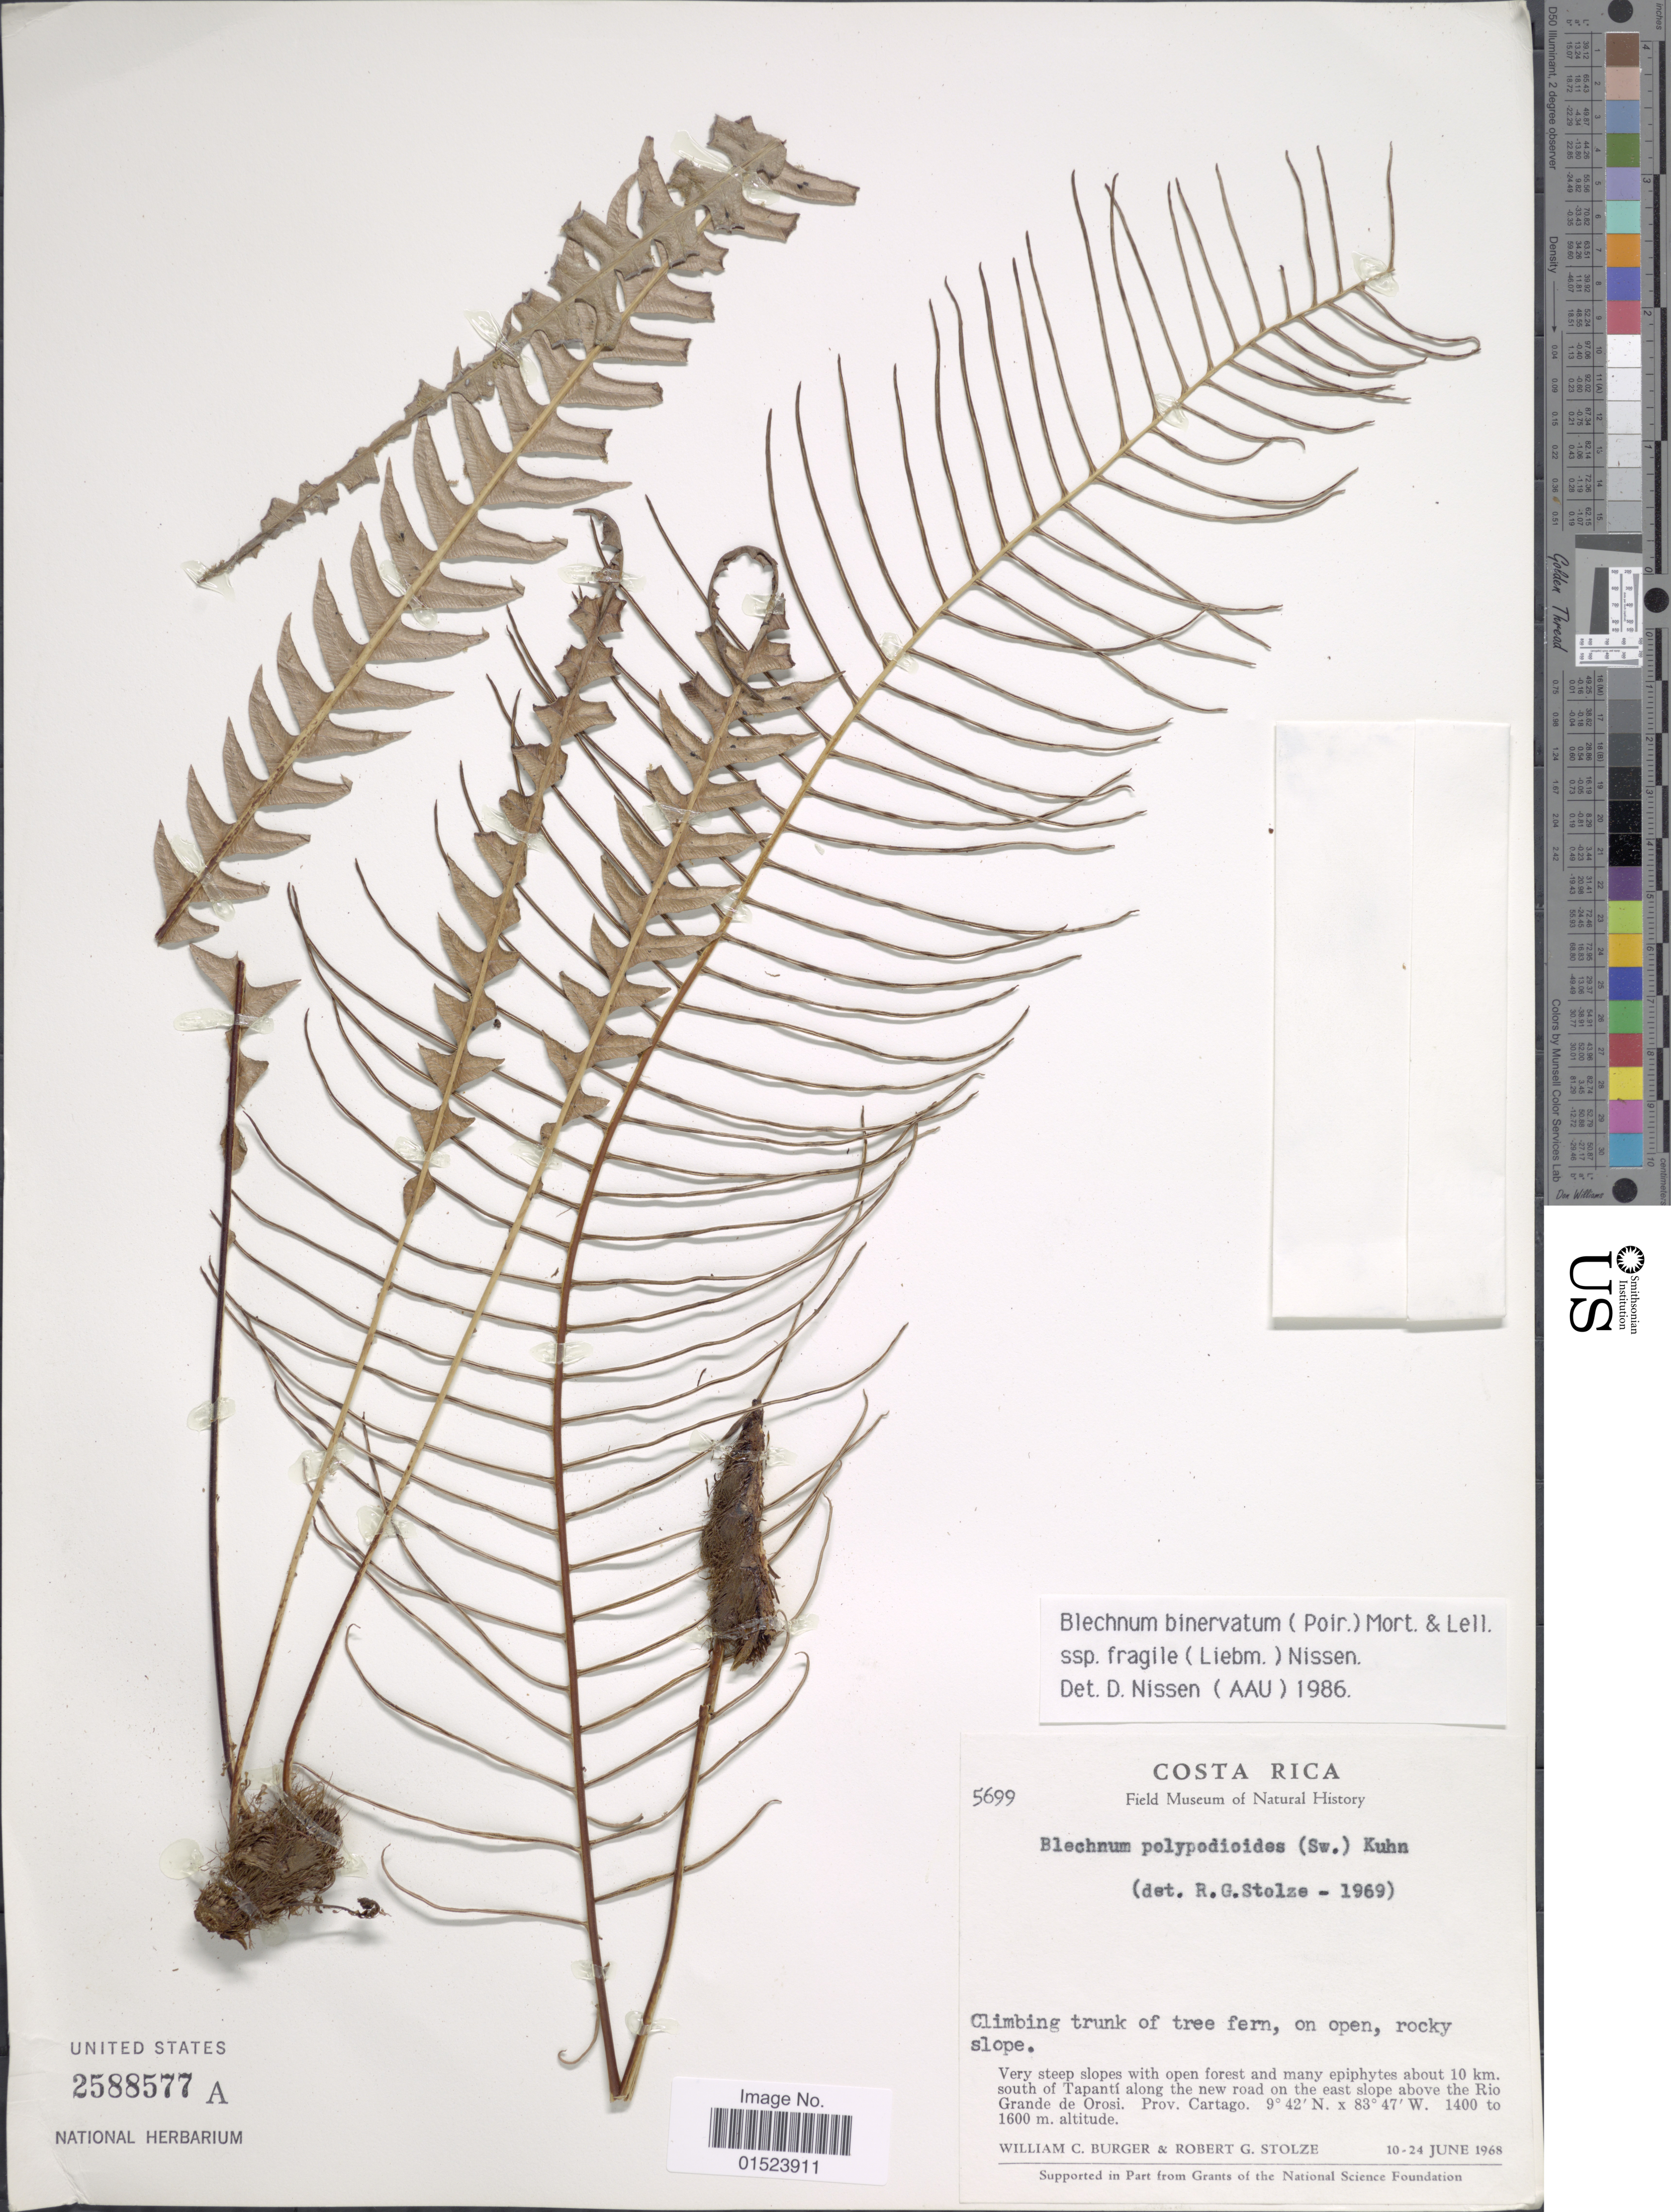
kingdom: Plantae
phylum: Tracheophyta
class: Polypodiopsida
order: Polypodiales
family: Blechnaceae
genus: Blechnum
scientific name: Blechnum fragile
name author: (Liebm.) C.V. Morton & Lellinger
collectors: W. Burger & R. G. Stolze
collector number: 5699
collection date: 1968-06-10/1968-06-24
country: Costa Rica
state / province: Cartago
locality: Very steep slopes with open forest and many epiphytes about 10 km. south of Tapantí along the new road on the east slope above the Rio Garnde de Orosi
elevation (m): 1400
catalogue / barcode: US 2588577A